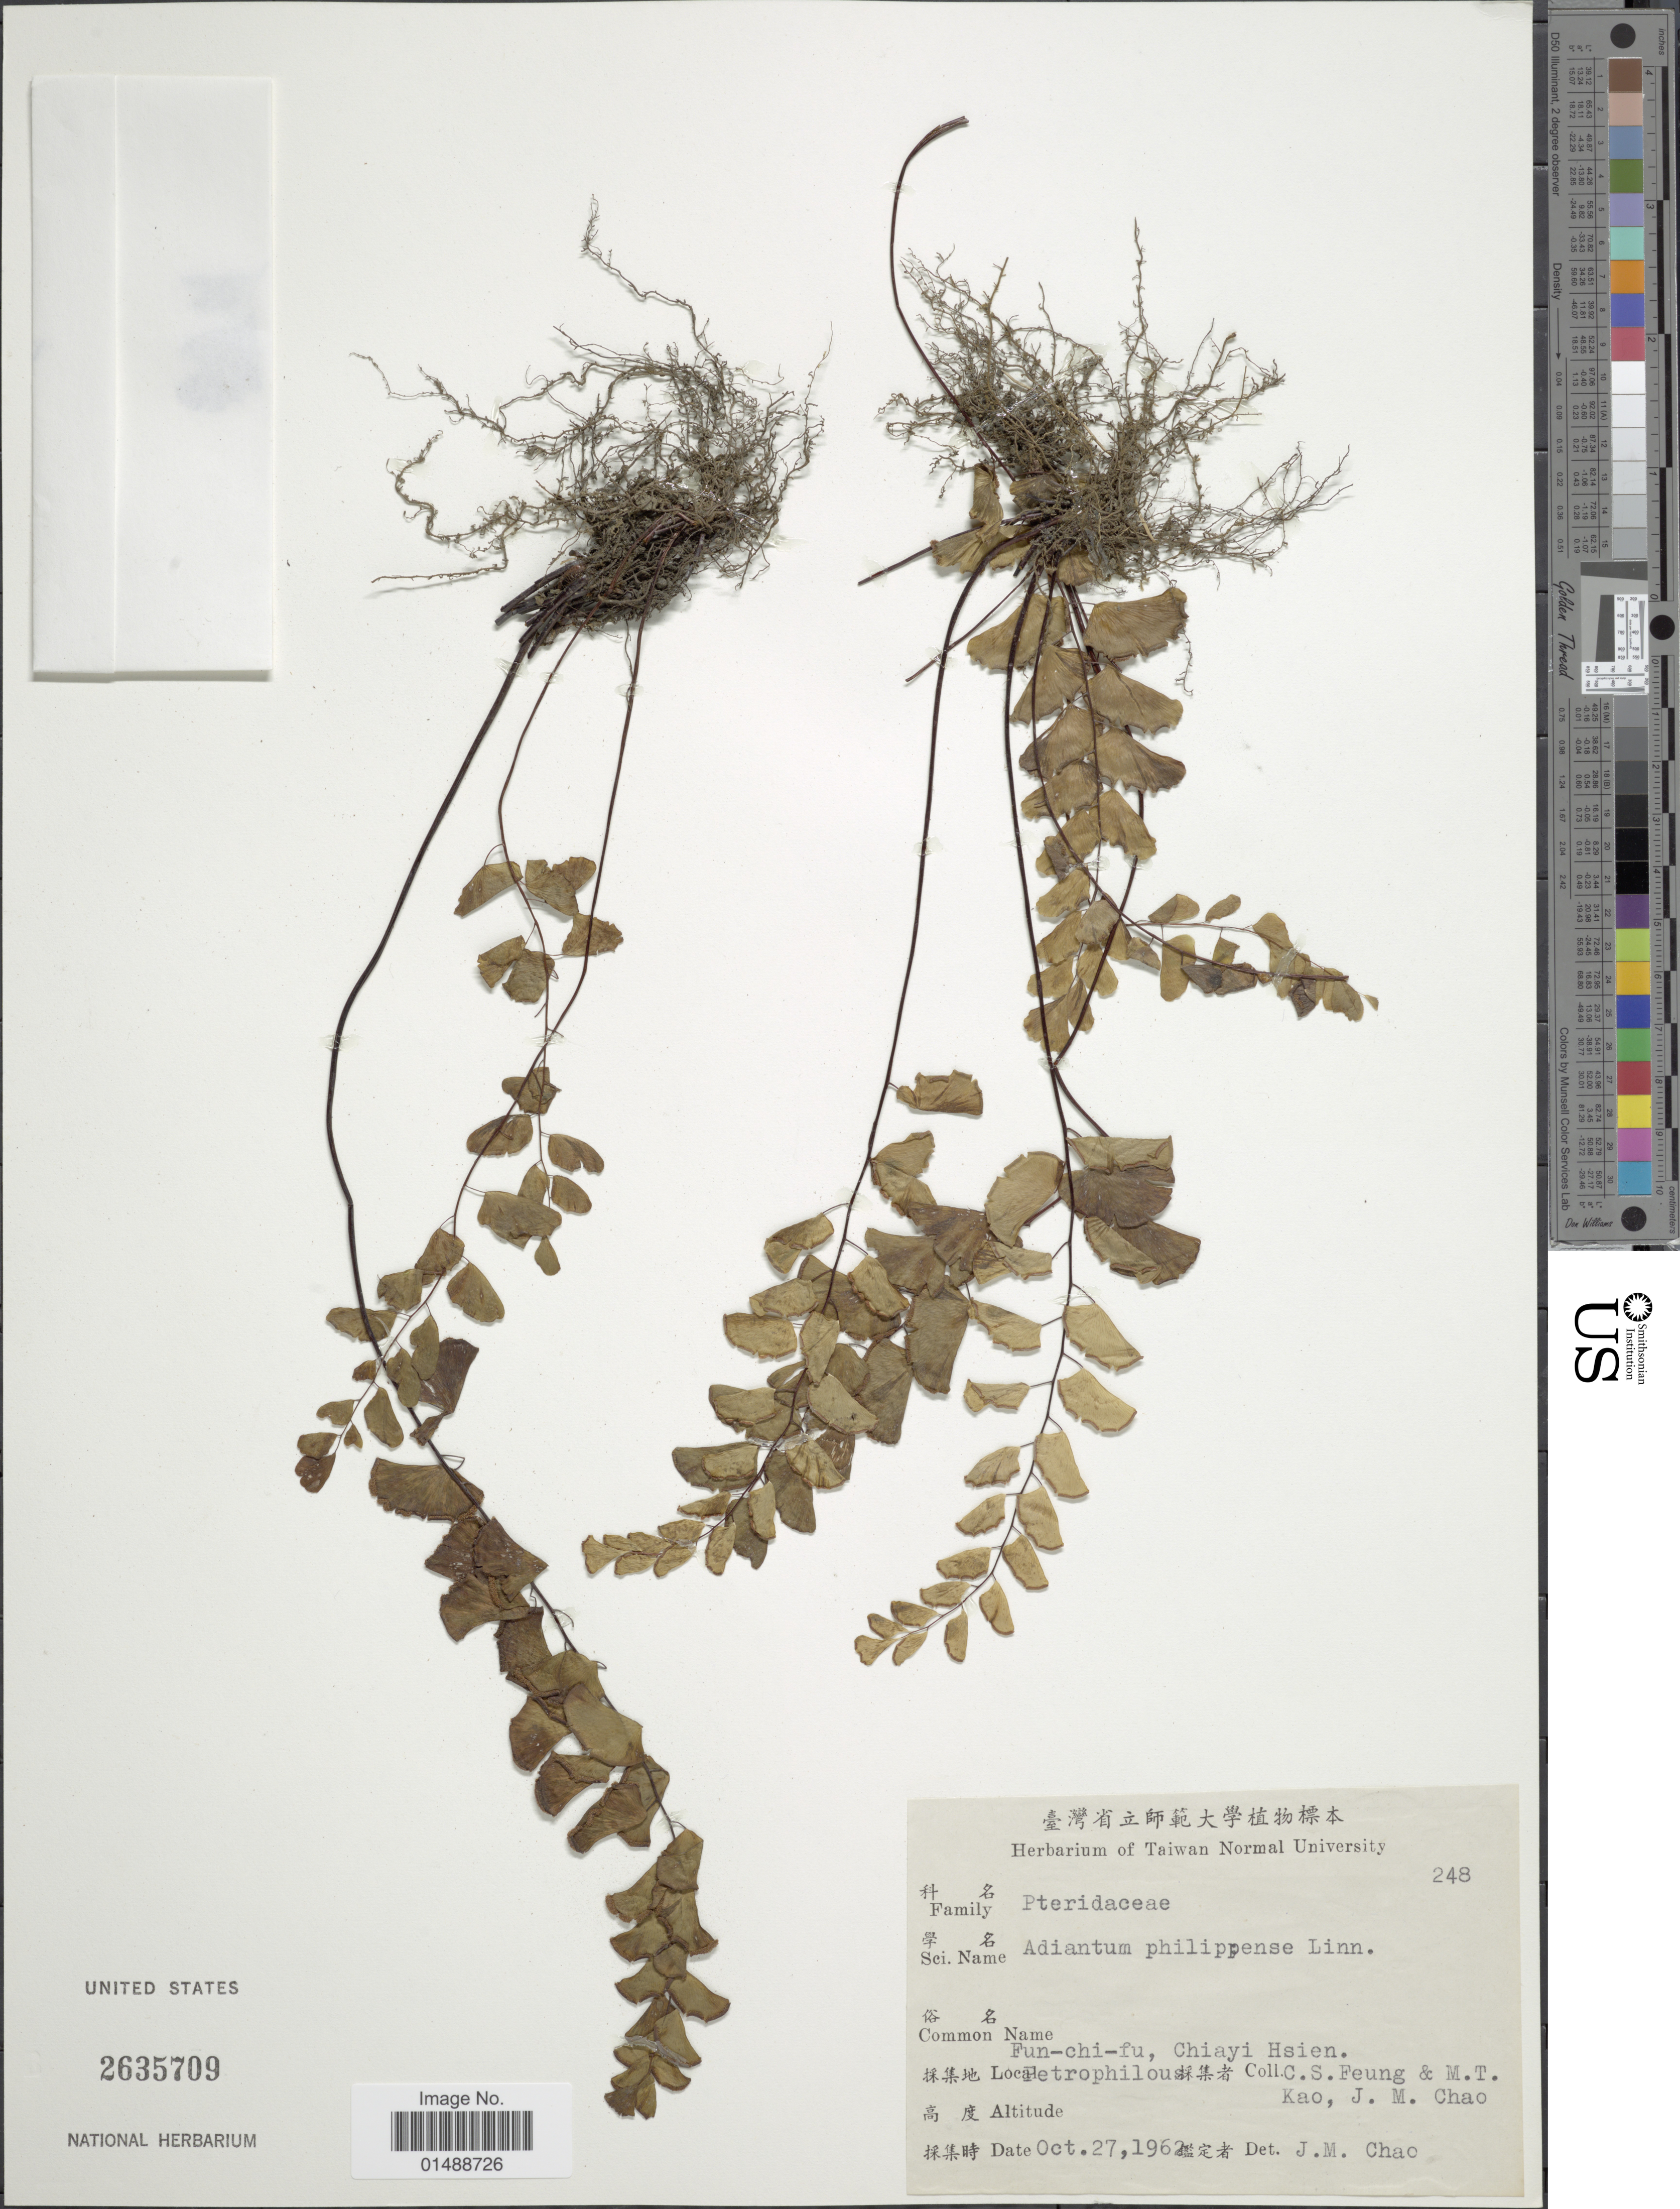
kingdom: Plantae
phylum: Tracheophyta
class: Polypodiopsida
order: Polypodiales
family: Pteridaceae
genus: Adiantum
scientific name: Adiantum philippense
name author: L.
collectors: C. Feung, M. T. Kao & J. Chao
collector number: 248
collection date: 1962-10-27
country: Taiwan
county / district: Chiayi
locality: Taiwan, Fun-chi-fu, Chiayi Hsien, Petrophilous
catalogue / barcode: US 2635709